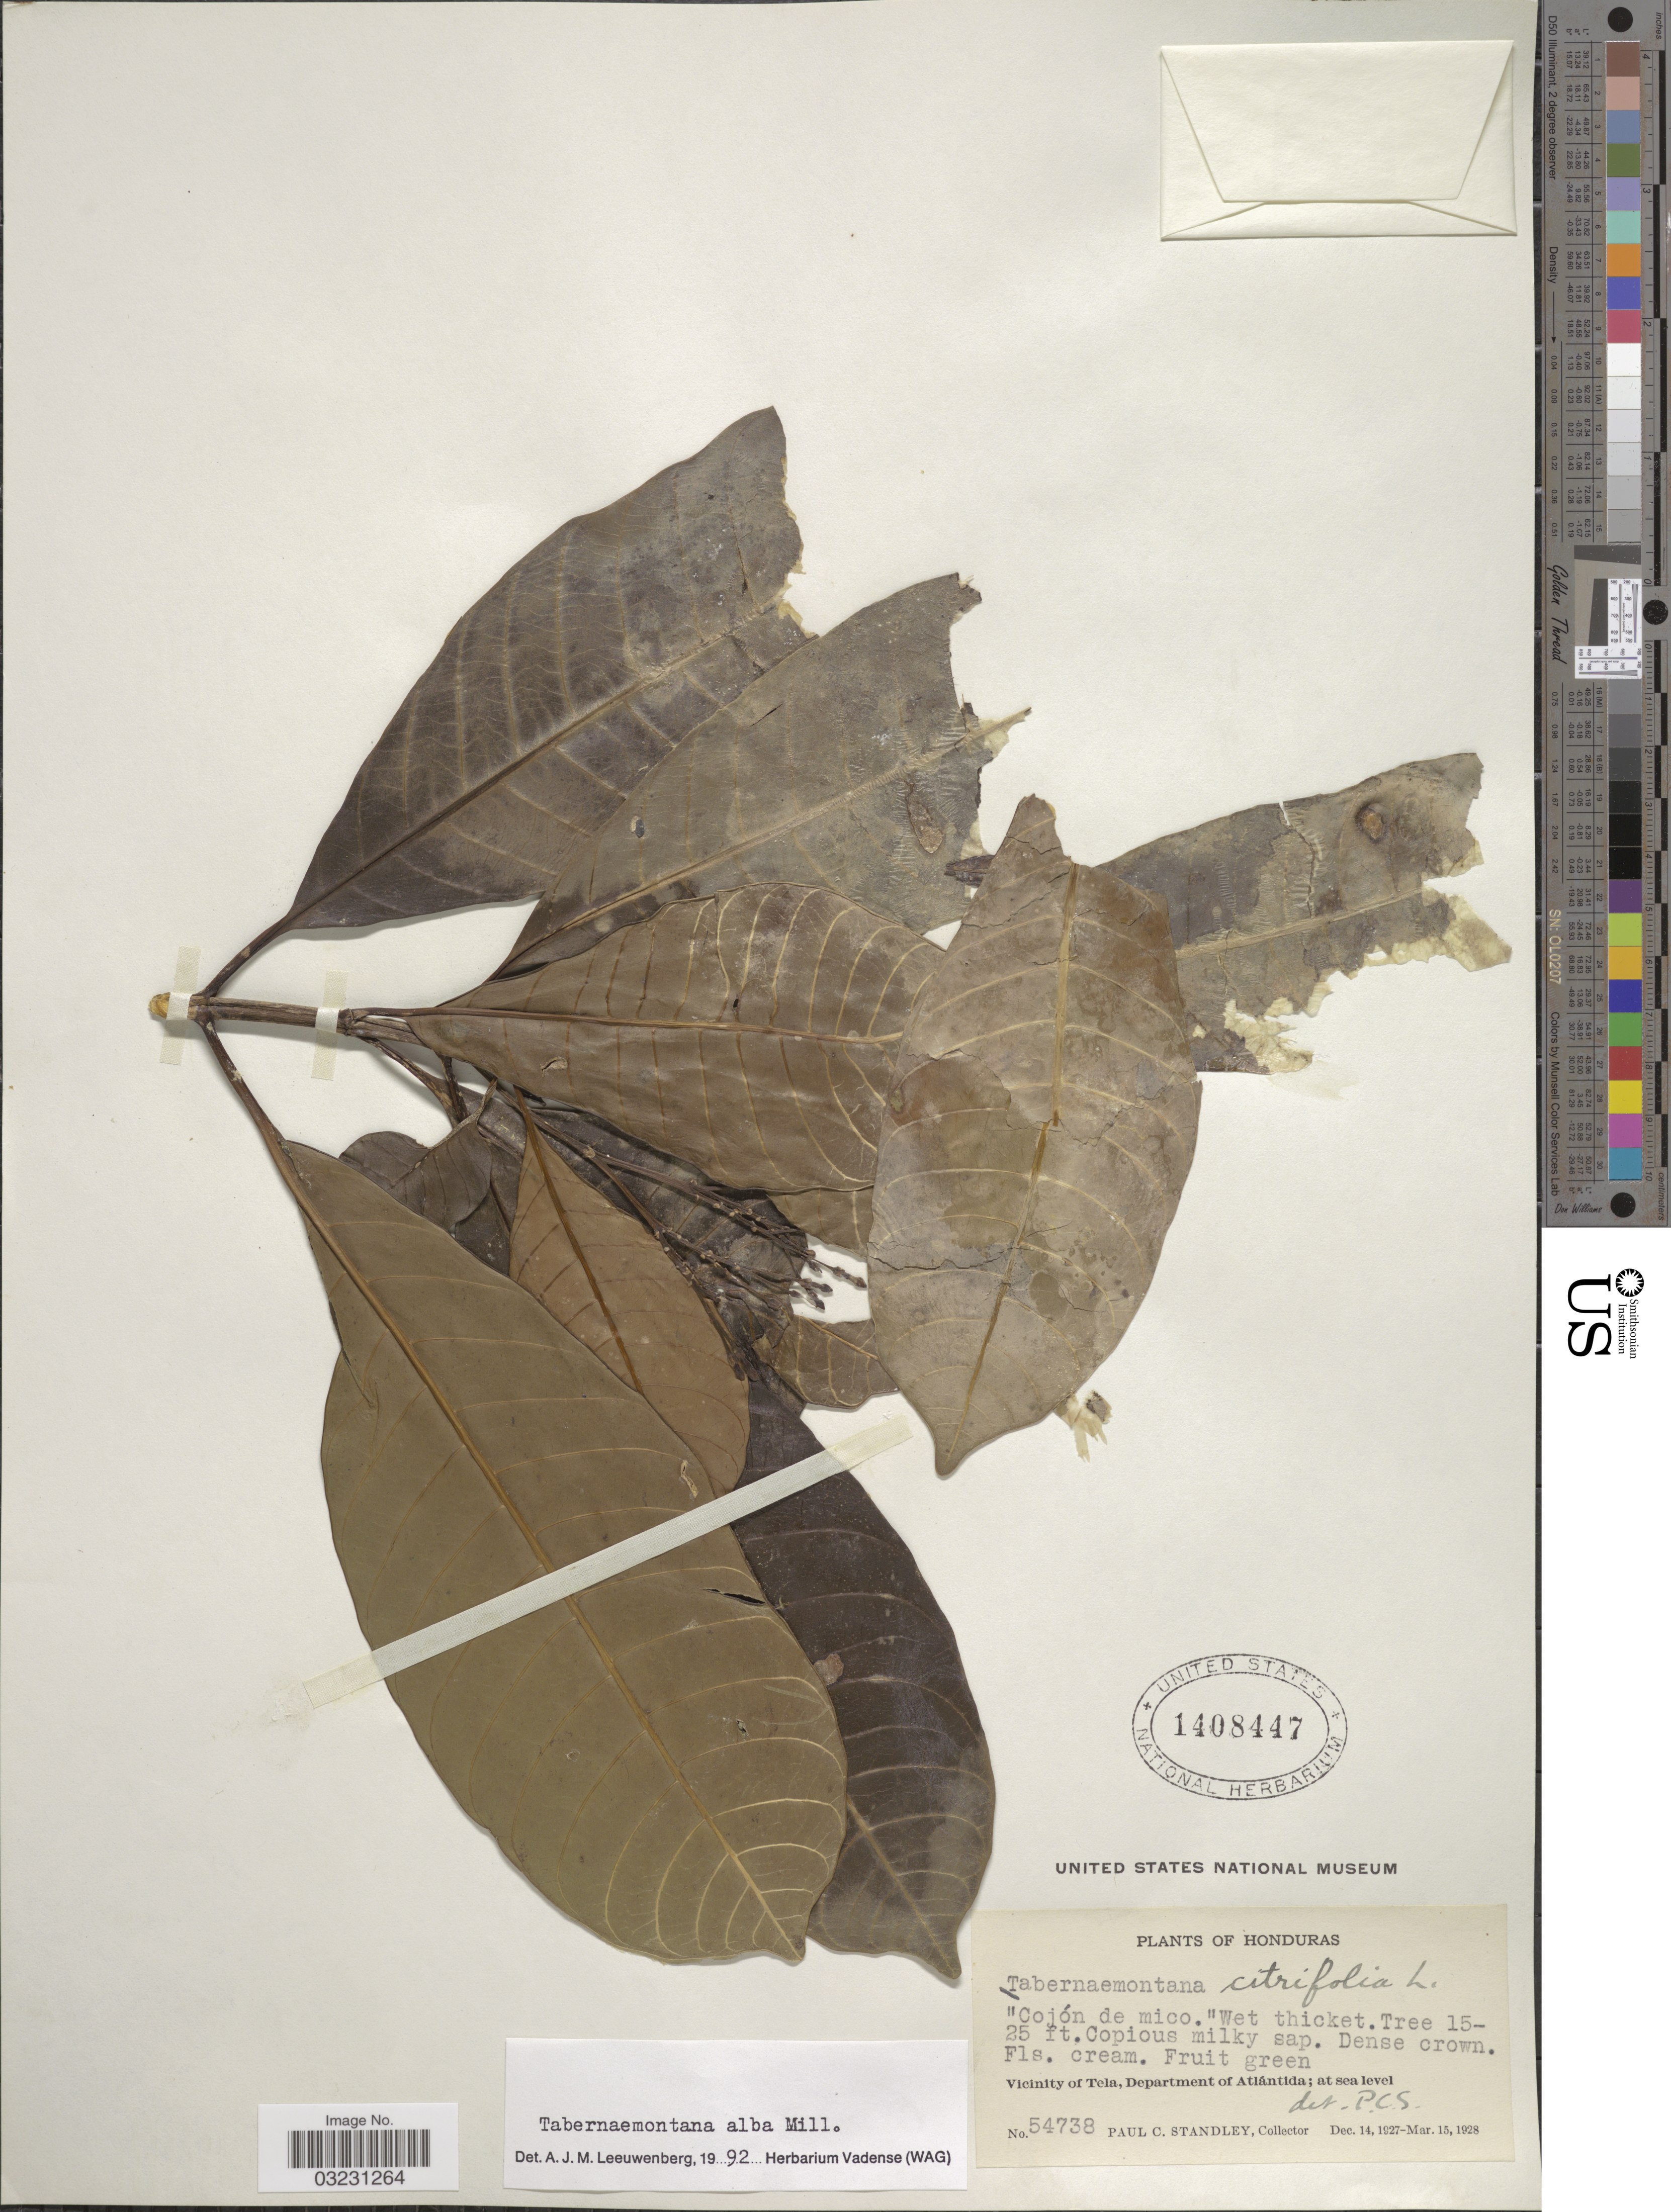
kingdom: Plantae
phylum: Tracheophyta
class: Magnoliopsida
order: Gentianales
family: Apocynaceae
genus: Tabernaemontana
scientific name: Tabernaemontana alba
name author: Mill.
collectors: P. C. Standley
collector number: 54738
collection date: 1927-12-14/1928-03-15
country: Honduras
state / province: Atlántida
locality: Vicinity of Tela, Department of Atlántida.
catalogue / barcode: US 1408447